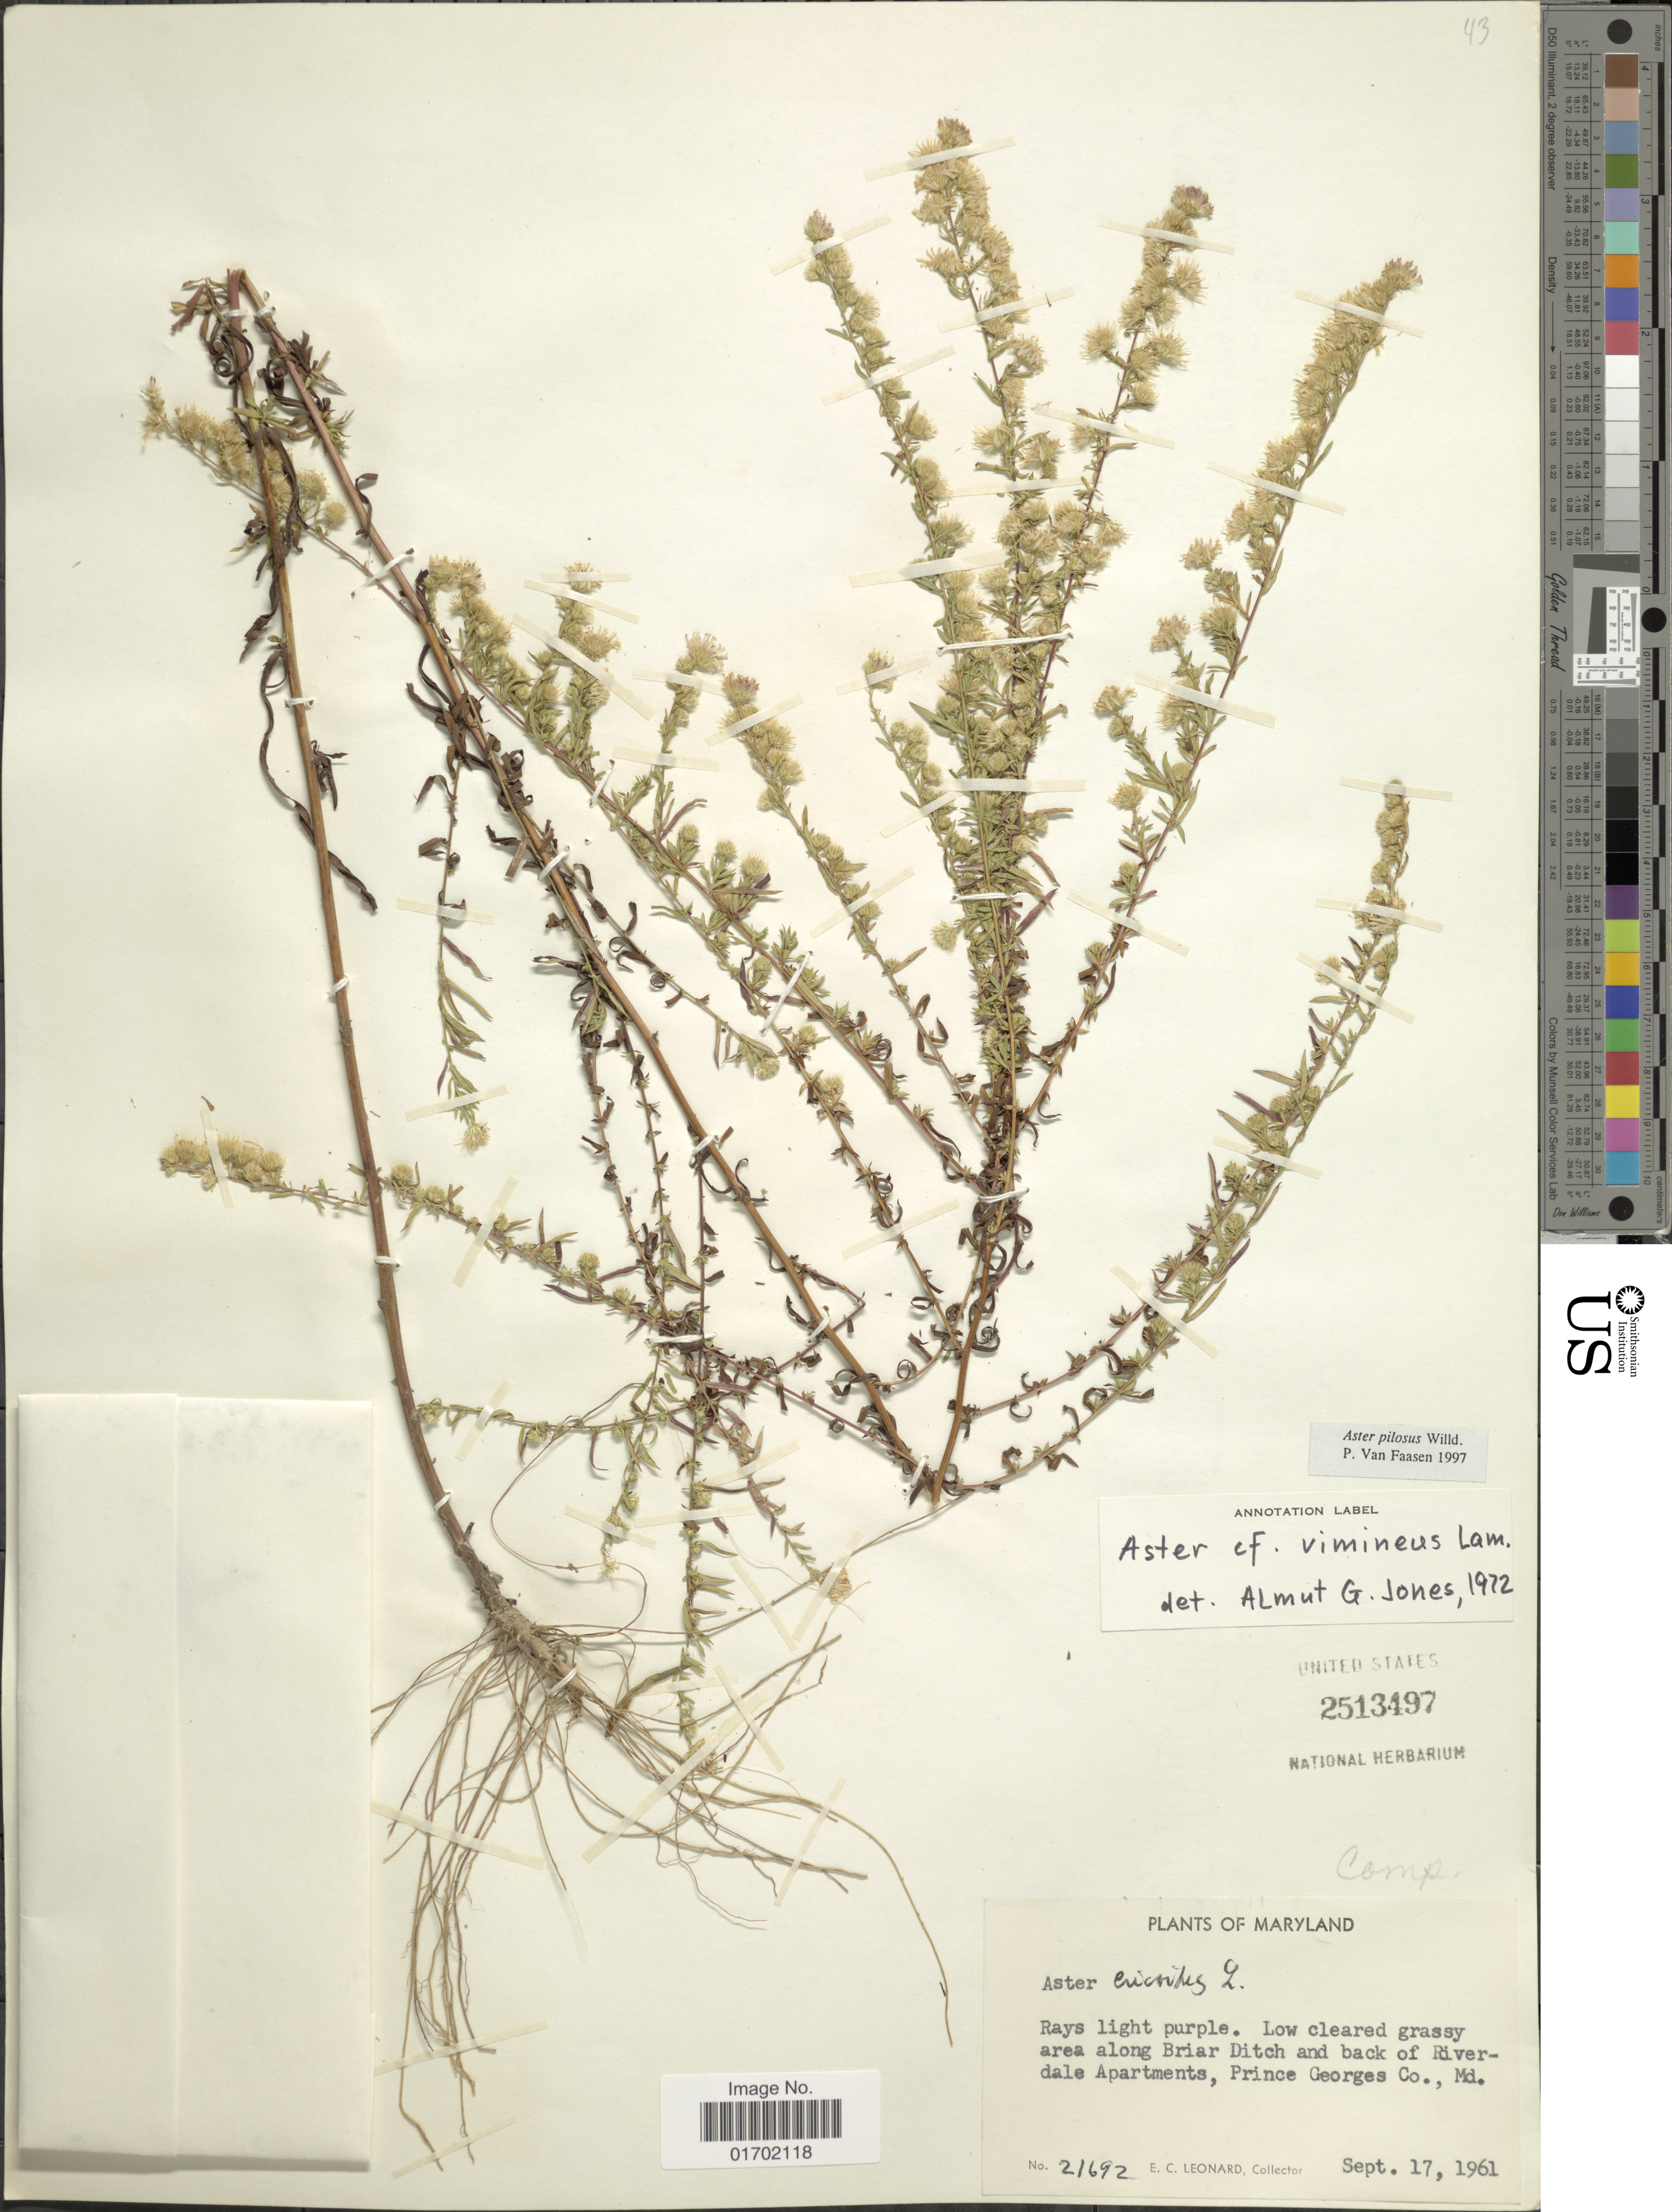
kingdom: Plantae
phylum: Tracheophyta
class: Magnoliopsida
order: Asterales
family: Asteraceae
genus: Symphyotrichum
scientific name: Symphyotrichum pilosum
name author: (Willd.) G.L. Nesom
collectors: E. C. Leonard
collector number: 21692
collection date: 1961-09-17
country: United States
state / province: Maryland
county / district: Prince George's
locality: Along Briar Ditch and back of Riverdale Apartments, Prince Georges Co., Md.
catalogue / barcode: US 2513497